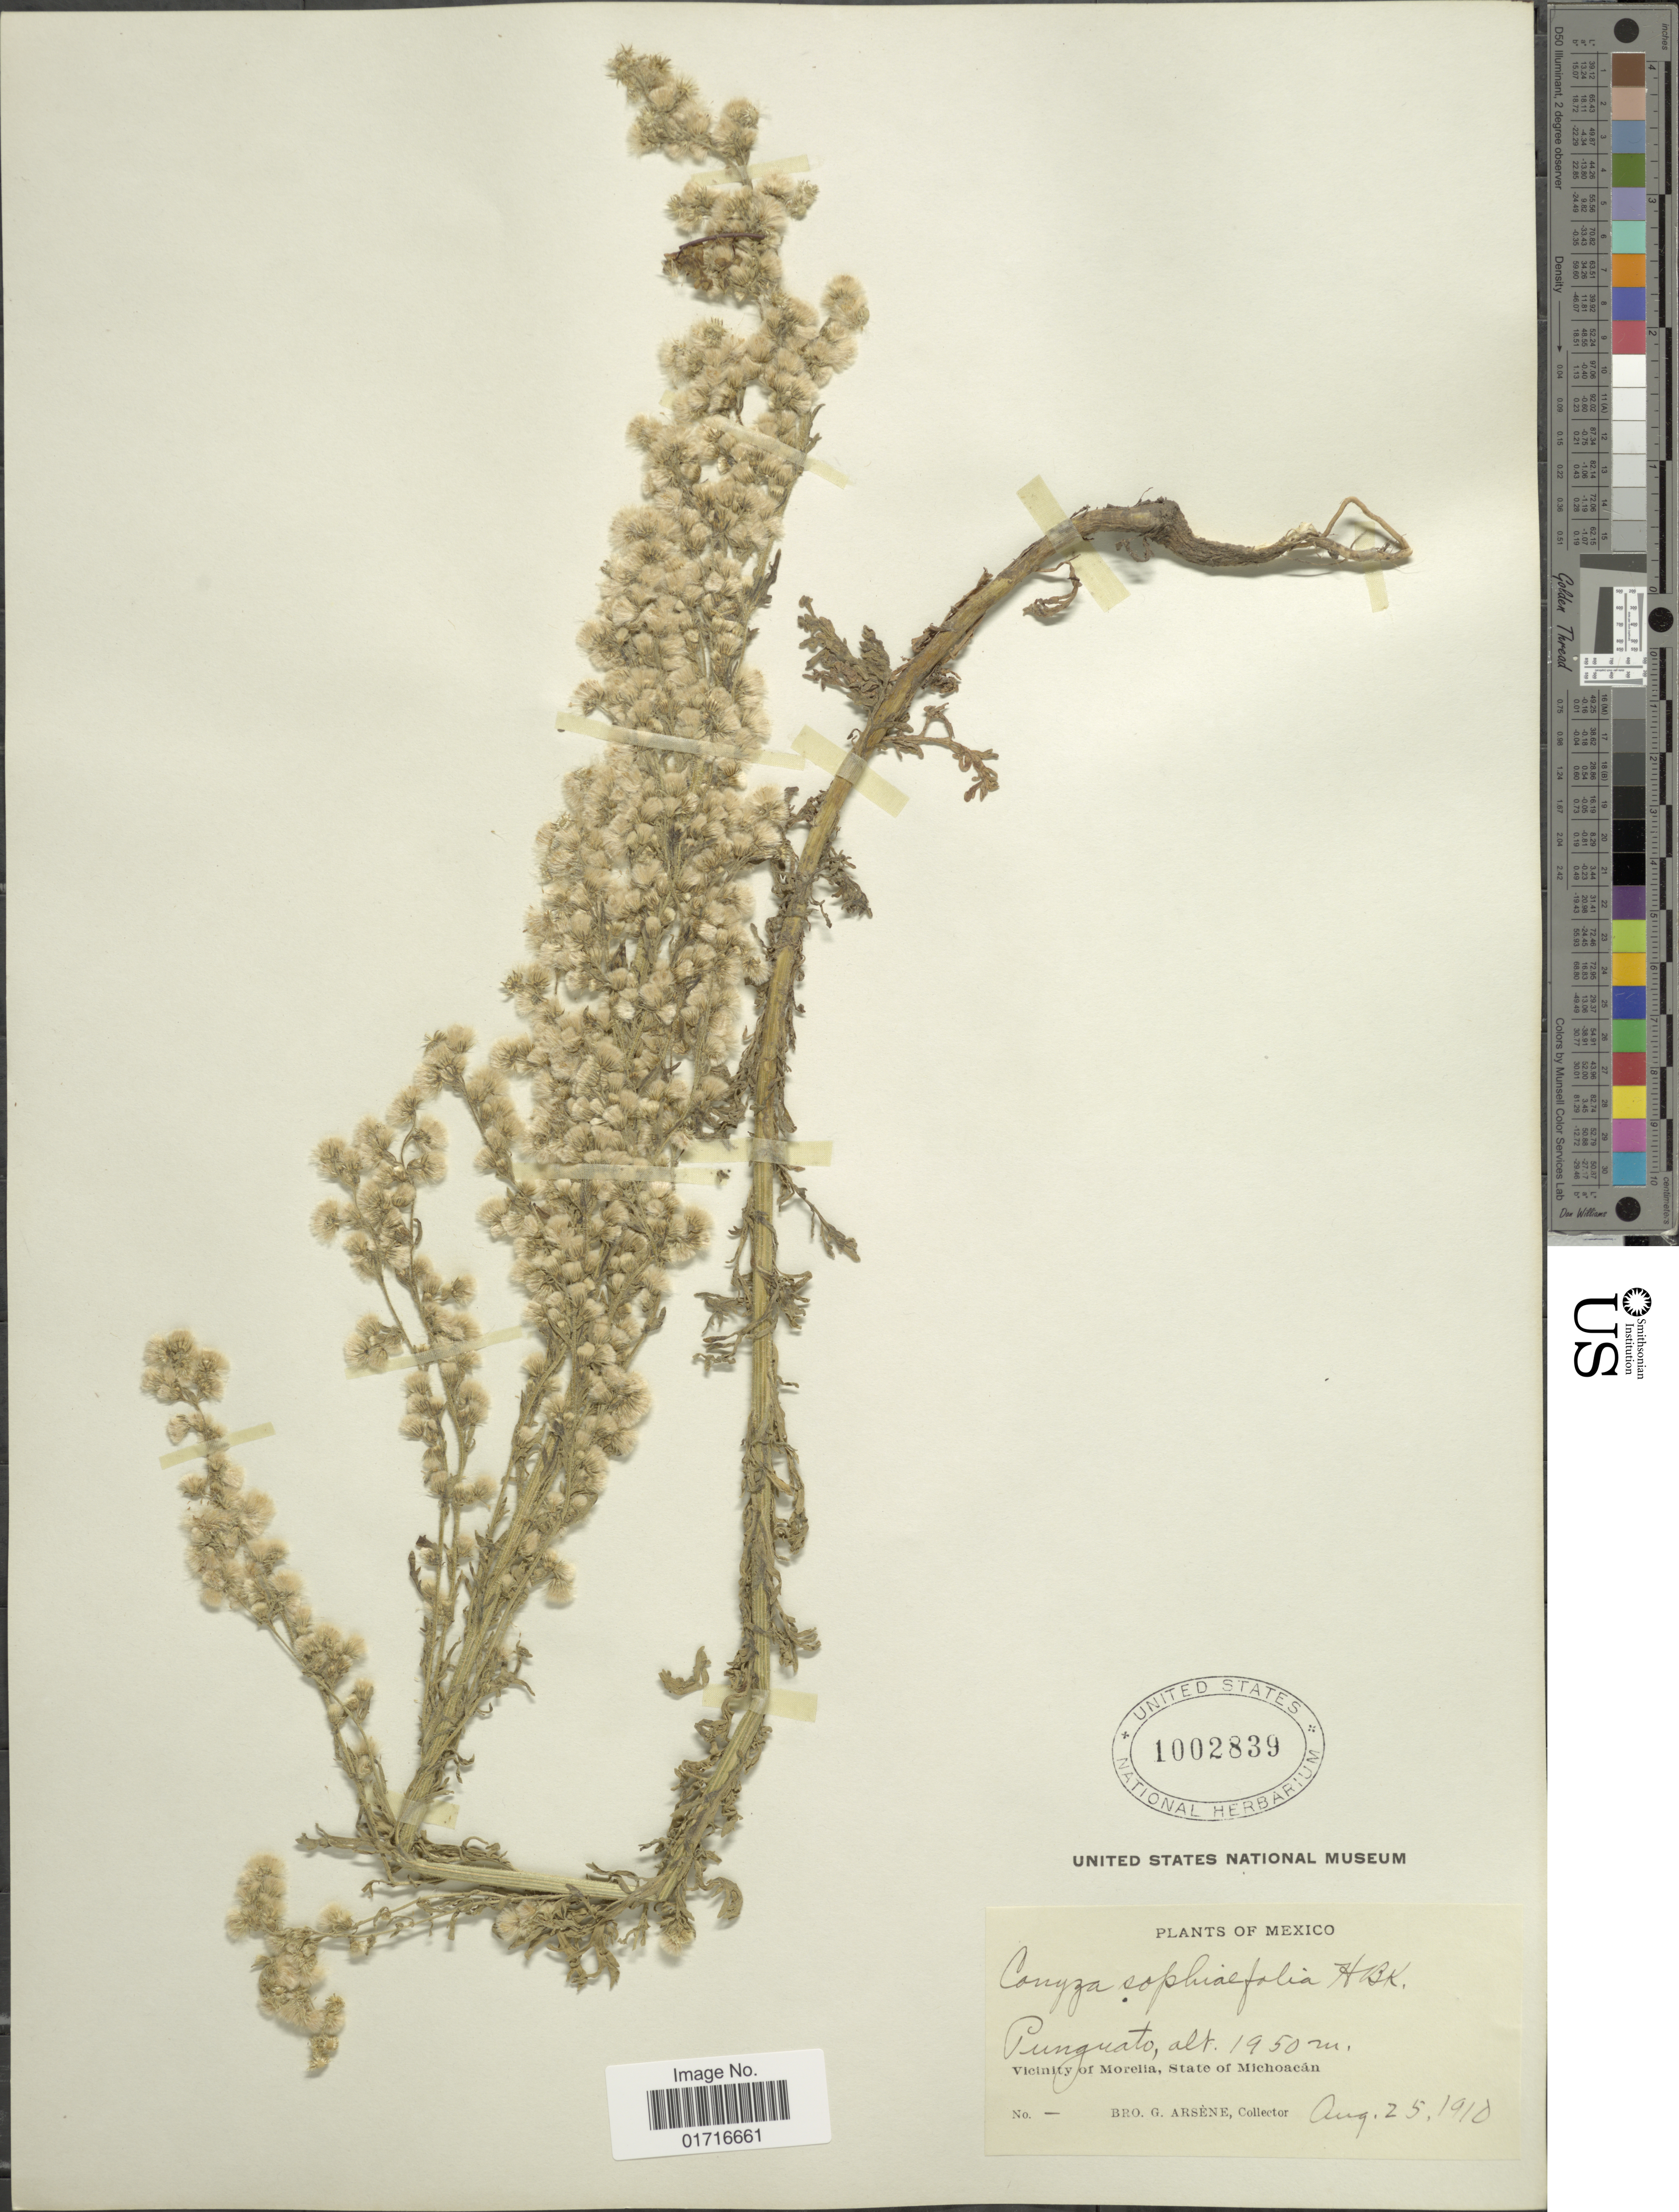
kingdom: Plantae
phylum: Tracheophyta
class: Magnoliopsida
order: Asterales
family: Asteraceae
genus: Conyza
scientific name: Conyza sophiaefolia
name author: Kunth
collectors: Bro. G. Arsène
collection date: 1910-08-25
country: Mexico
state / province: Michoacán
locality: Mexico, Pungrato, Vicinity of Morelia, State of Michoacan.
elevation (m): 1950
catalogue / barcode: US 1002839